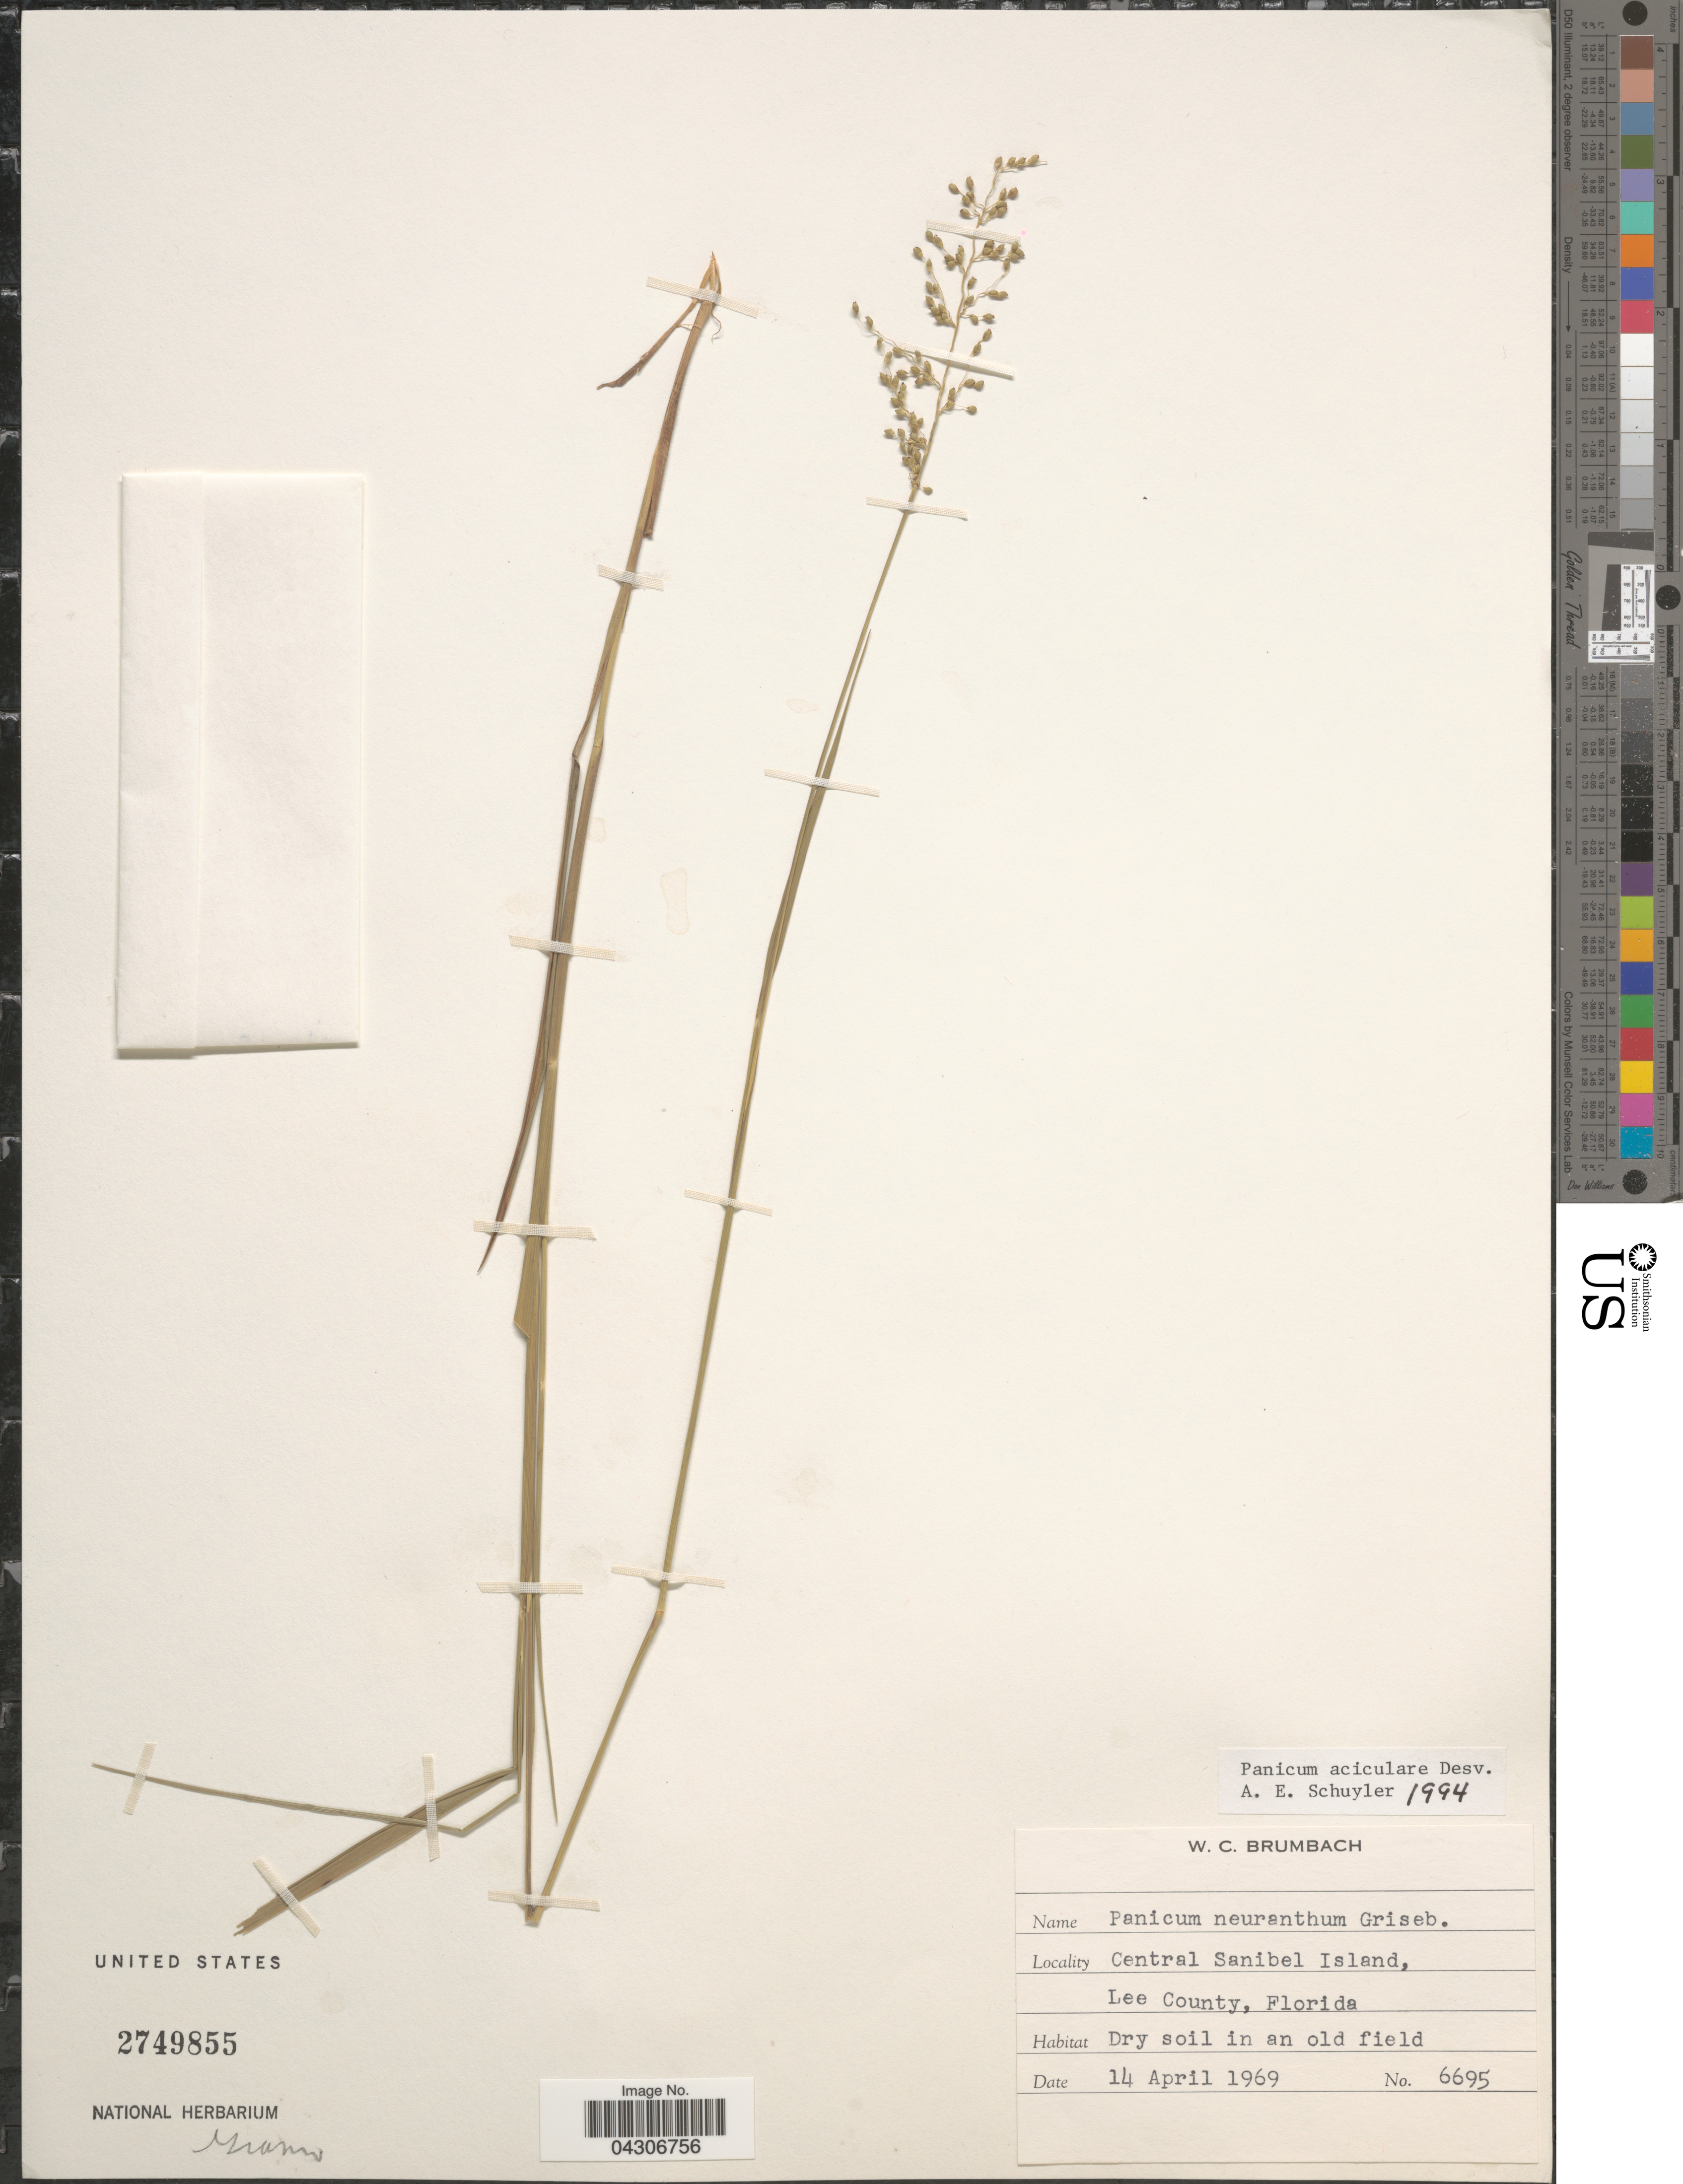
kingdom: Plantae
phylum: Tracheophyta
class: Liliopsida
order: Poales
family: Poaceae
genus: Dichanthelium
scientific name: Dichanthelium aciculare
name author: (Desv. ex Poir.) Gould & C.A. Clark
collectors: W. C. Brumbach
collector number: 6695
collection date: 1969-04-14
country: United States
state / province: Florida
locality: Central Sanibel Island, Lee County.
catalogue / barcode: US 2749855